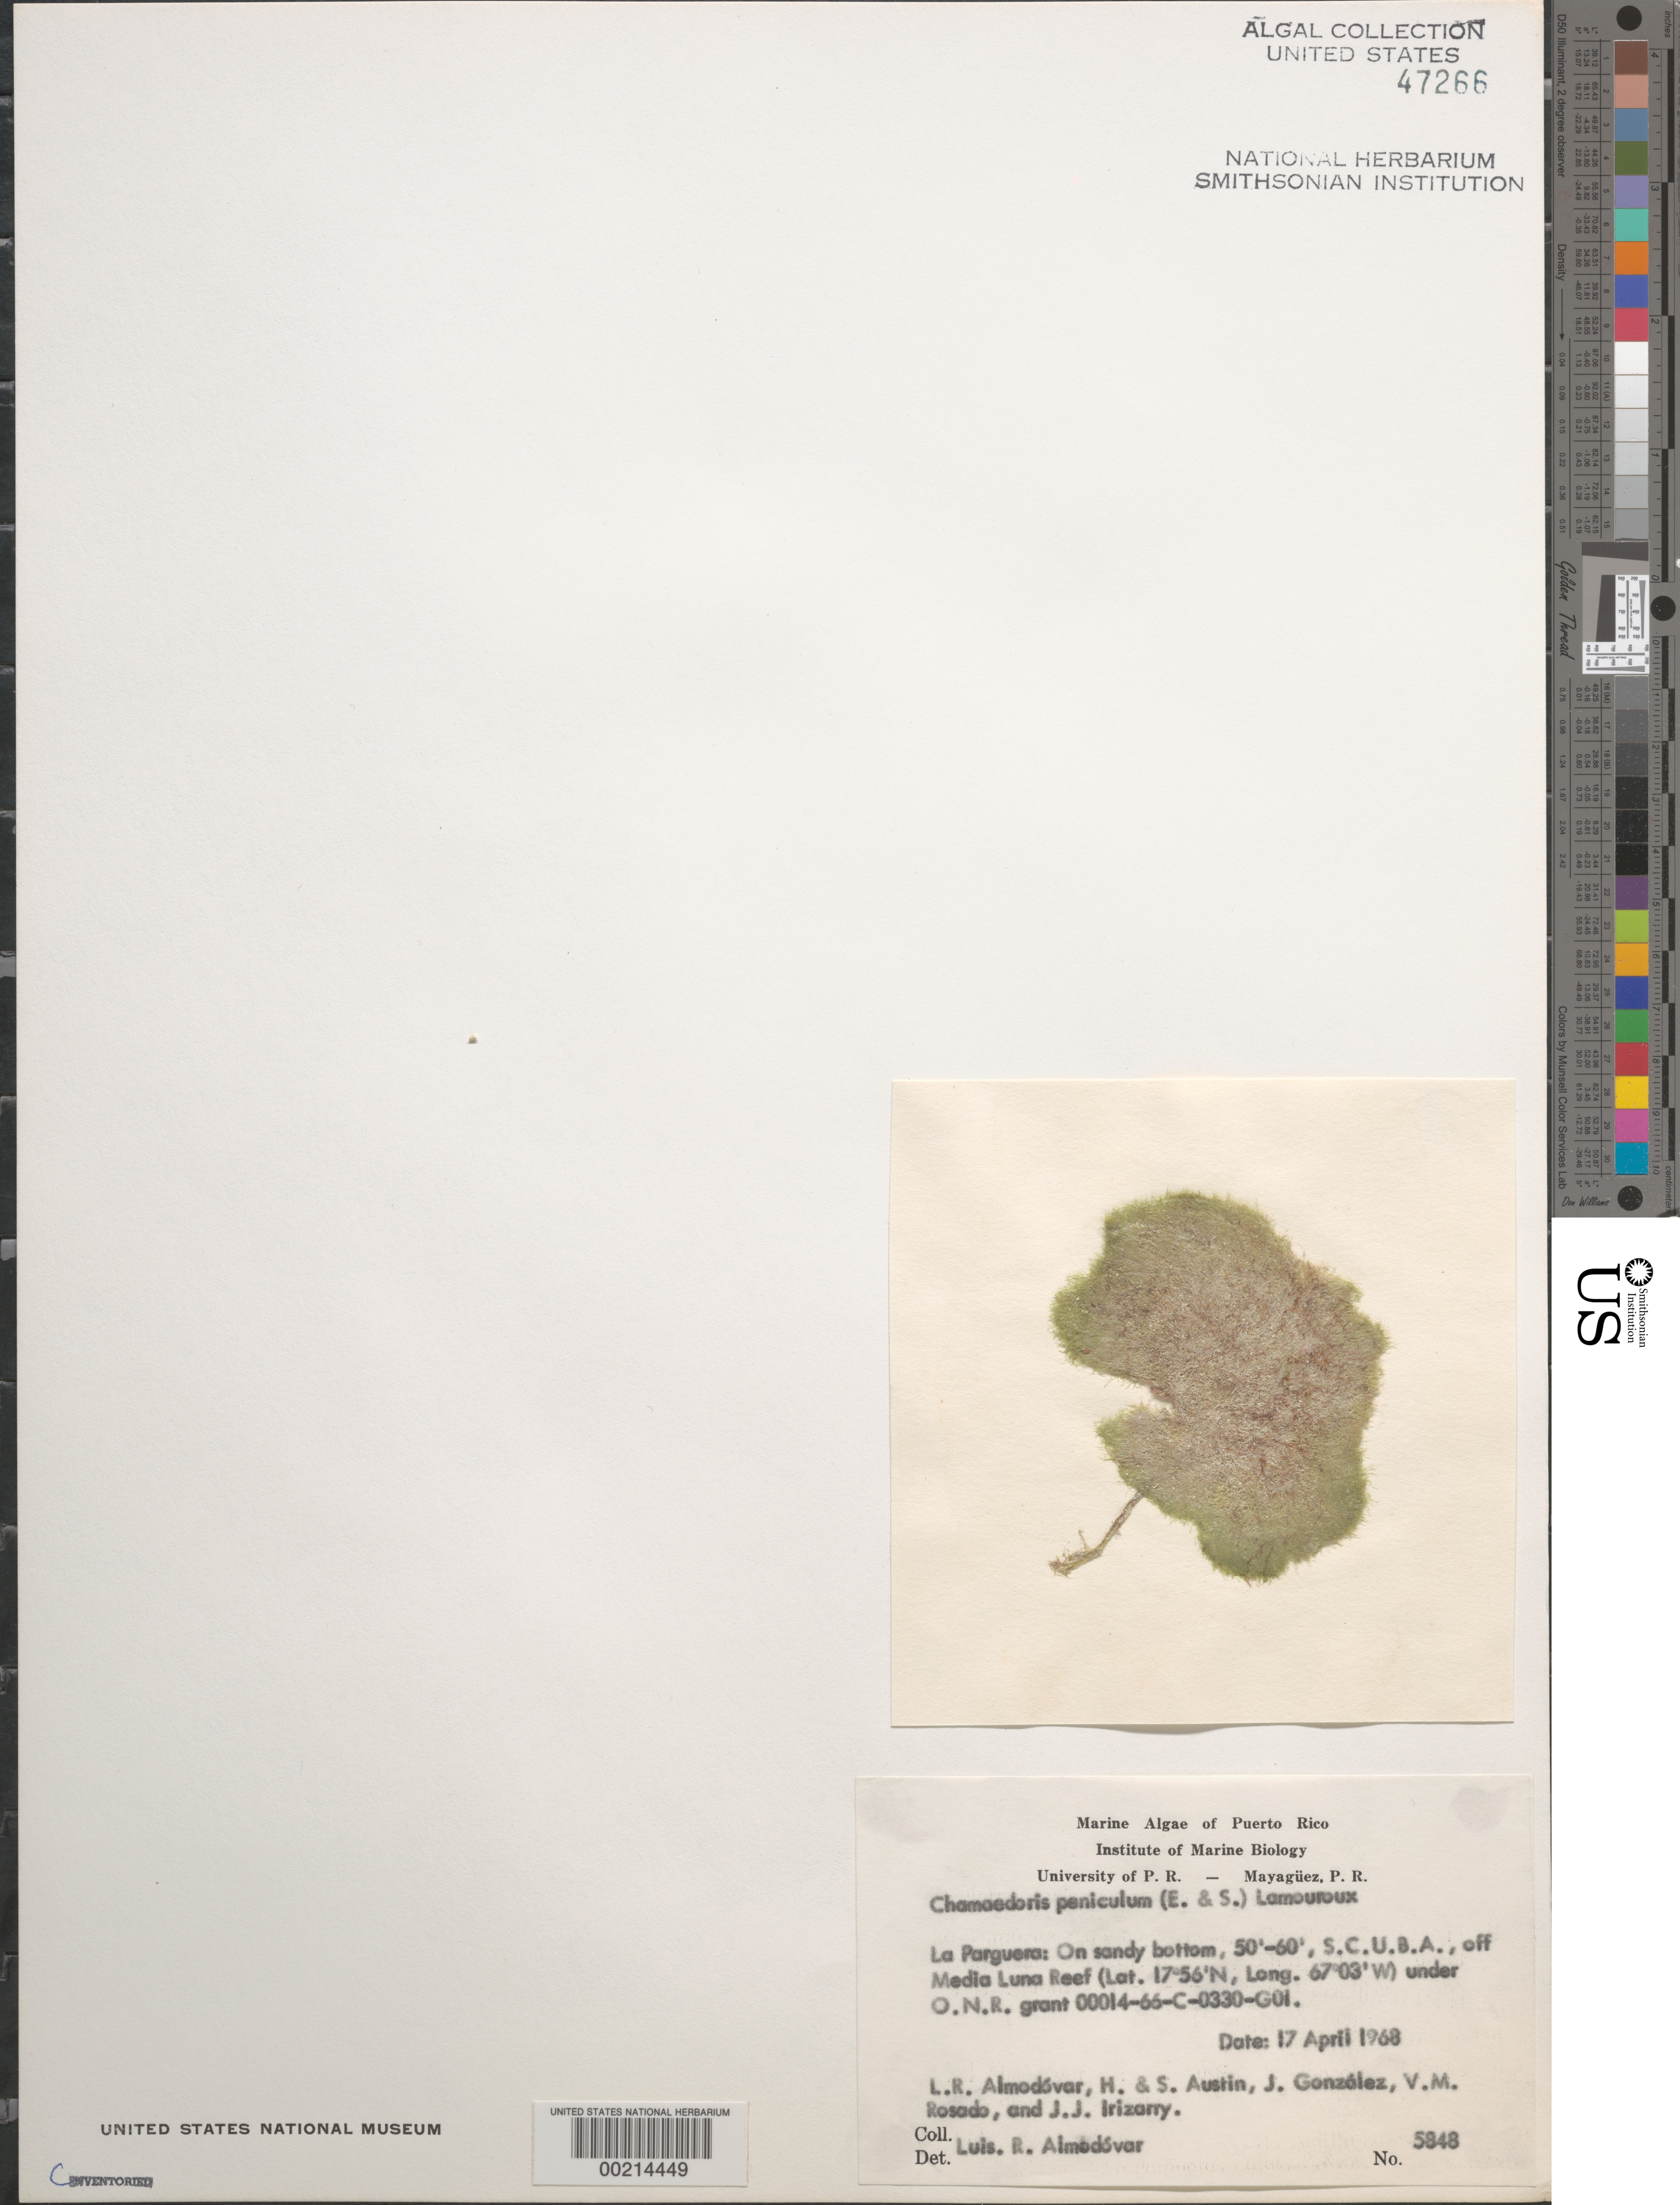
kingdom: Plantae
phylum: Chlorophyta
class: Ulvophyceae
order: Siphonocladales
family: Siphonocladaceae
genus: Chamaedoris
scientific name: Chamaedoris peniculum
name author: (J. Ellis & Sol.) Kuntze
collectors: L. Almodovar, H. Austin, S. Austin, J. Gonzales, V. Rosado & J. Irizarry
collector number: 5848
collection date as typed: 17 Apr 1968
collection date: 1968-04-17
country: Puerto Rico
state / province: Lajas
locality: La Parguera, off Media Luna Reef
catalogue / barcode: US 47266